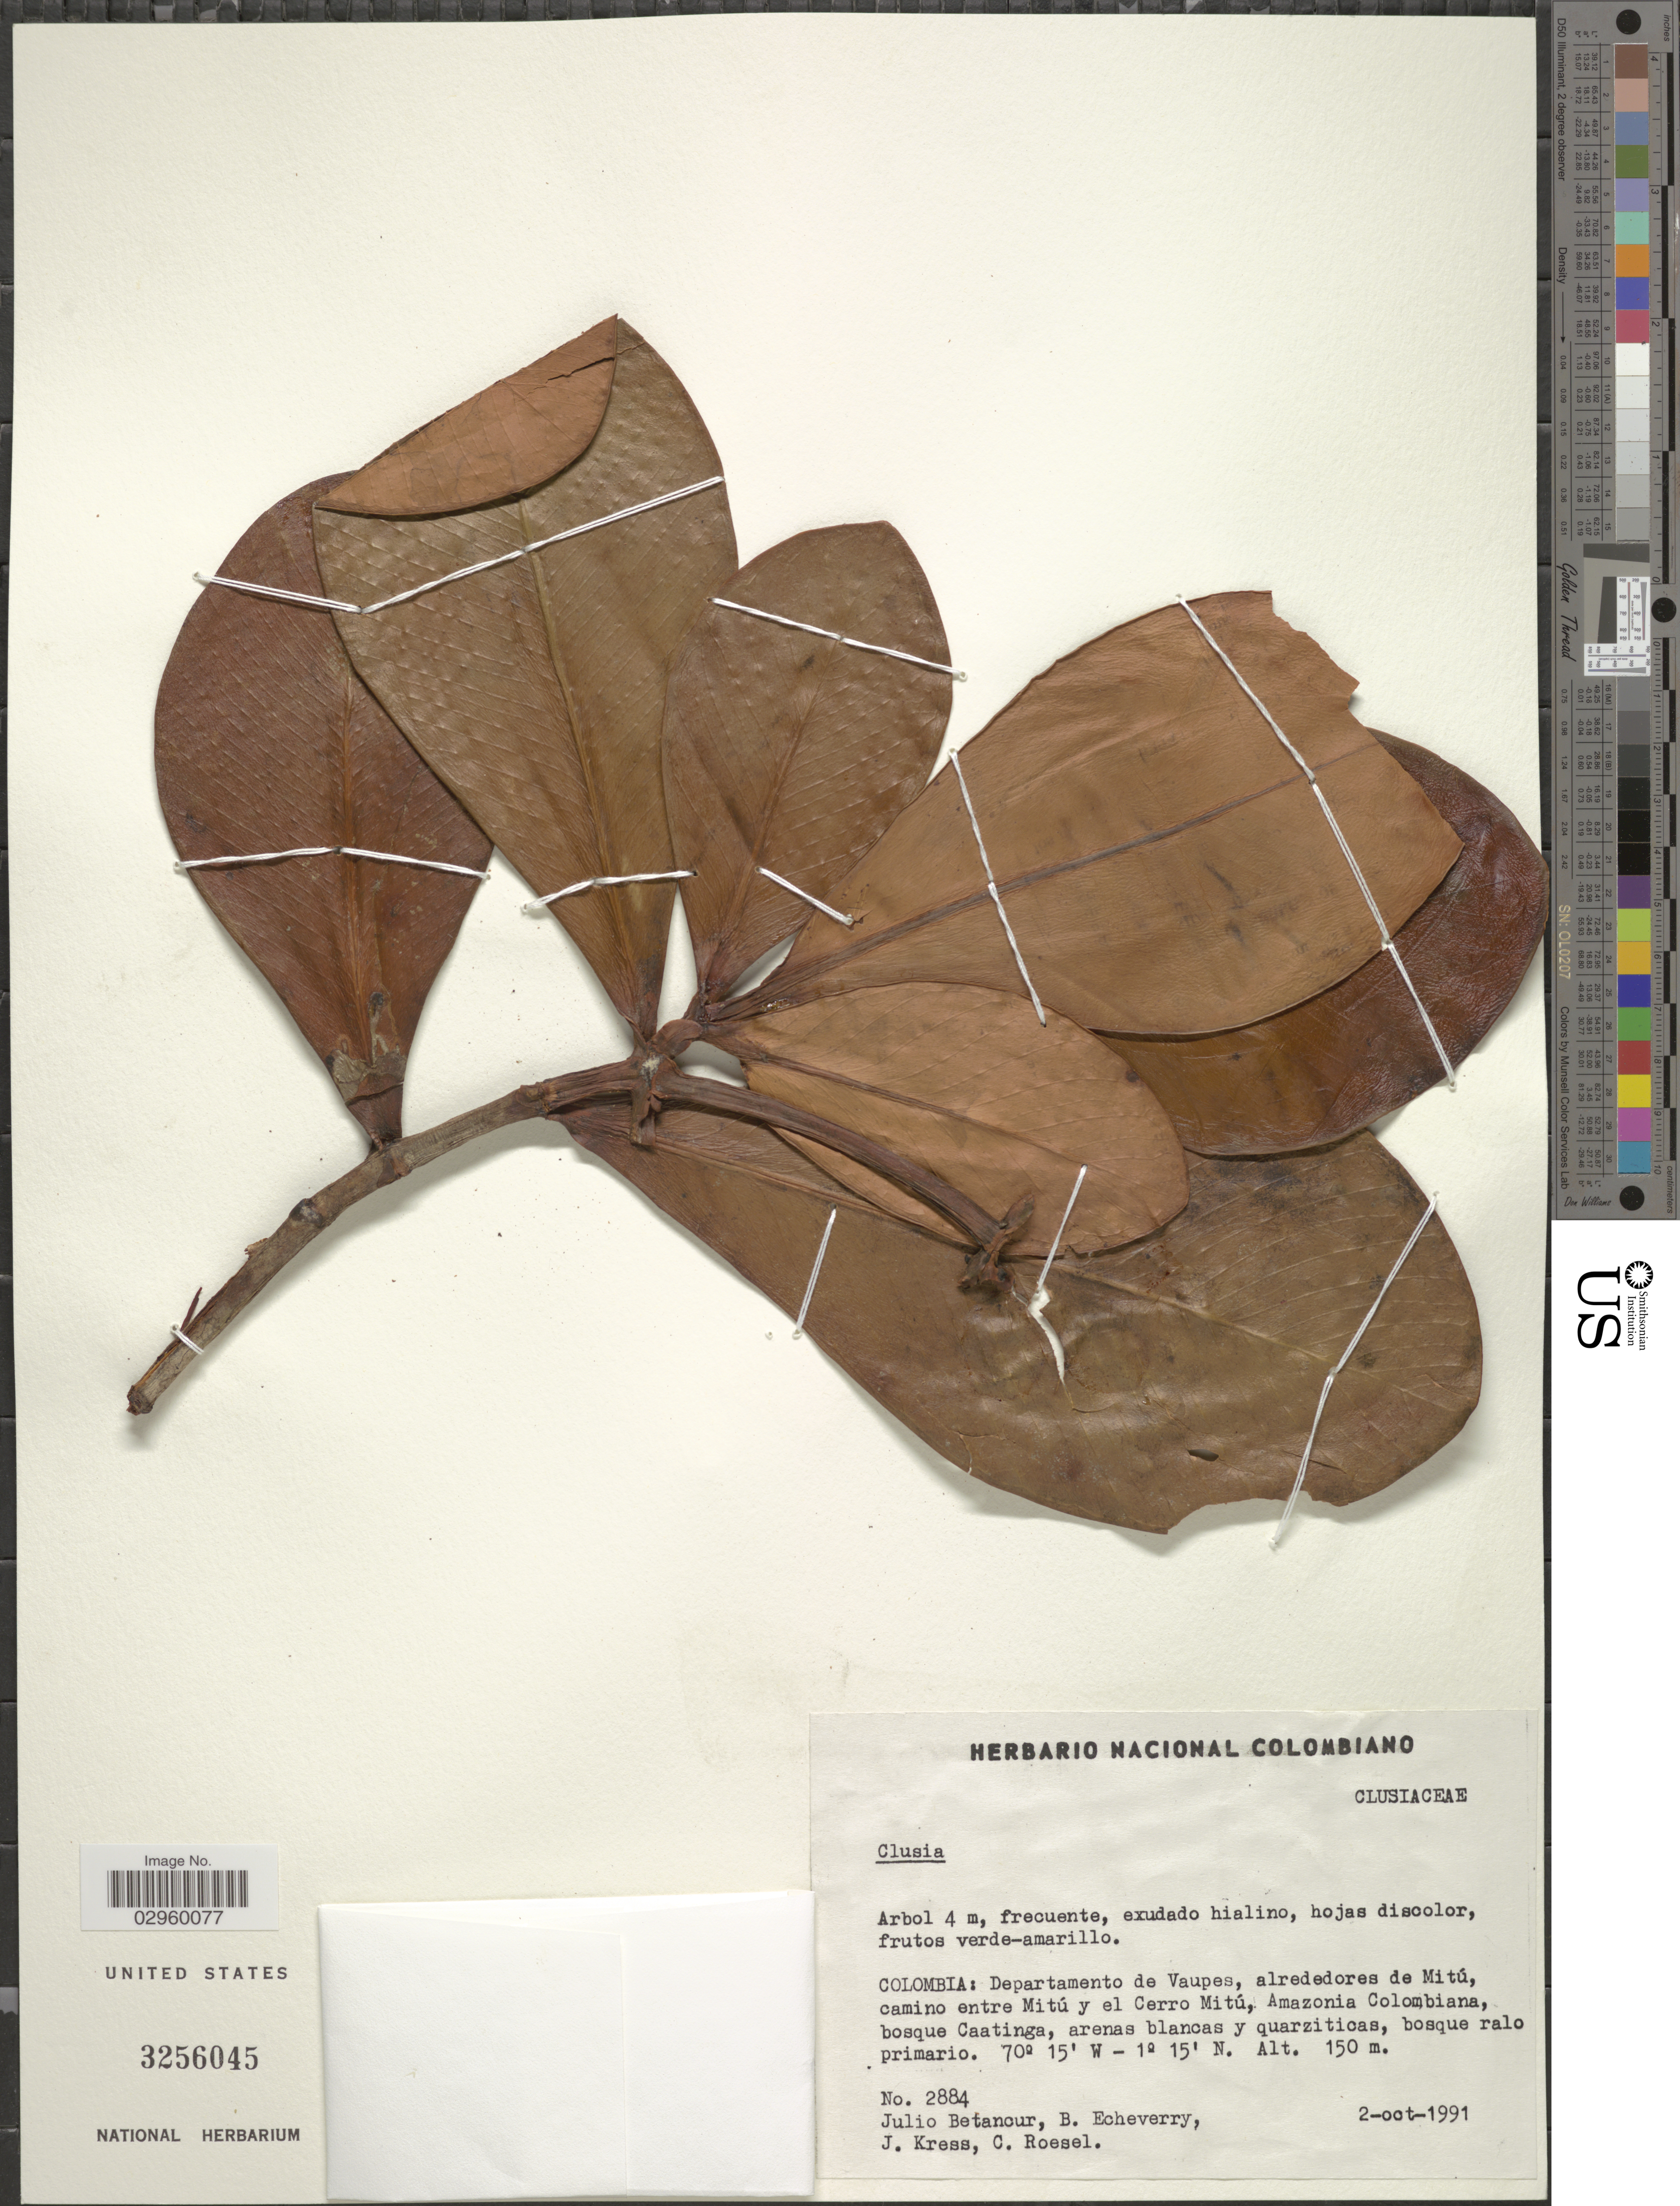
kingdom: Plantae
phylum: Tracheophyta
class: Magnoliopsida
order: Malpighiales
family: Clusiaceae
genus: Clusia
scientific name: Clusia sp.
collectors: J. Betancur, B. Echeverry, J. Kress & C. S. Roesel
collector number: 2884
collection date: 1991-10-02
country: Colombia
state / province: Vaupés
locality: Departamento de Vaupes, alrededores de Mitú, camino entre Mitú y el Cerro Mitú, Amazonia Colombiana, bosque Caatinga.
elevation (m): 150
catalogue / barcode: US 3256045